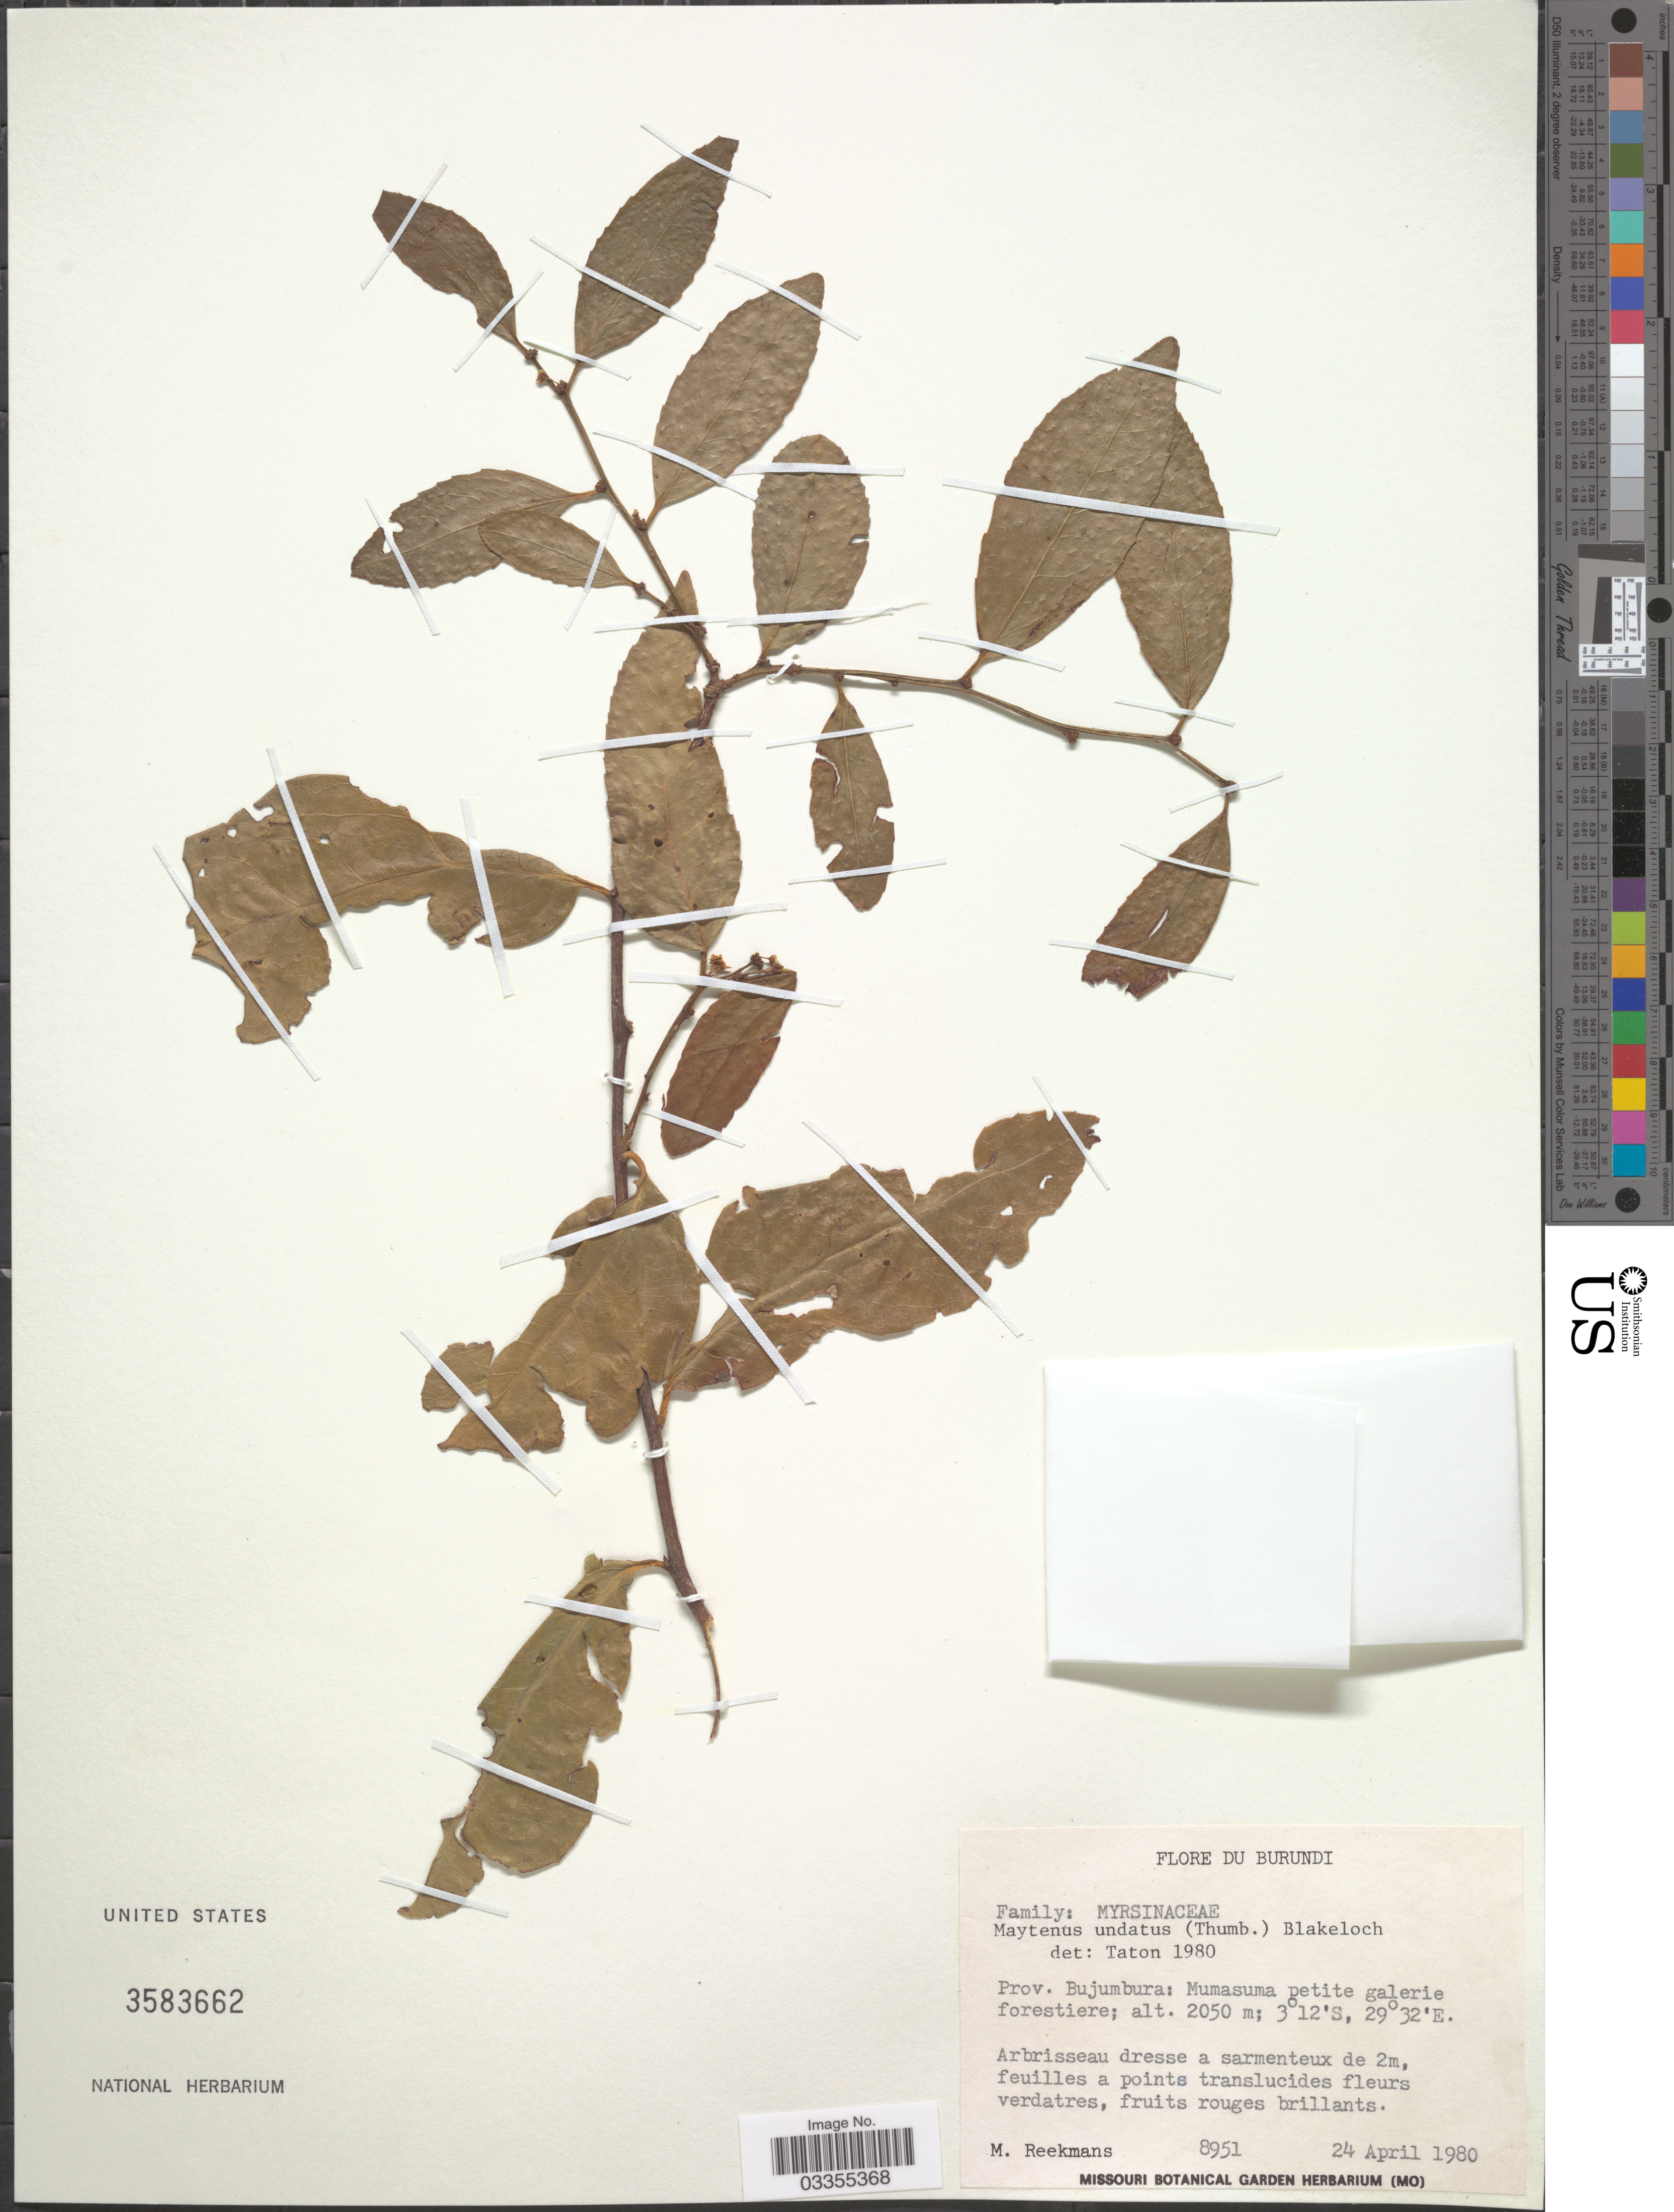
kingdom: Plantae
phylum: Tracheophyta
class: Magnoliopsida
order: Celastrales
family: Celastraceae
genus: Maytenus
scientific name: Maytenus undata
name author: (Thunb.) Blakelock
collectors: M. Reekmans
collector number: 8951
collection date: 1980-04-24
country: Burundi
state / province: Bujumura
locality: Prov. Bujumbura: Mumasuma petite galerie forestiere.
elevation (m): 2050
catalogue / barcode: US 3583662